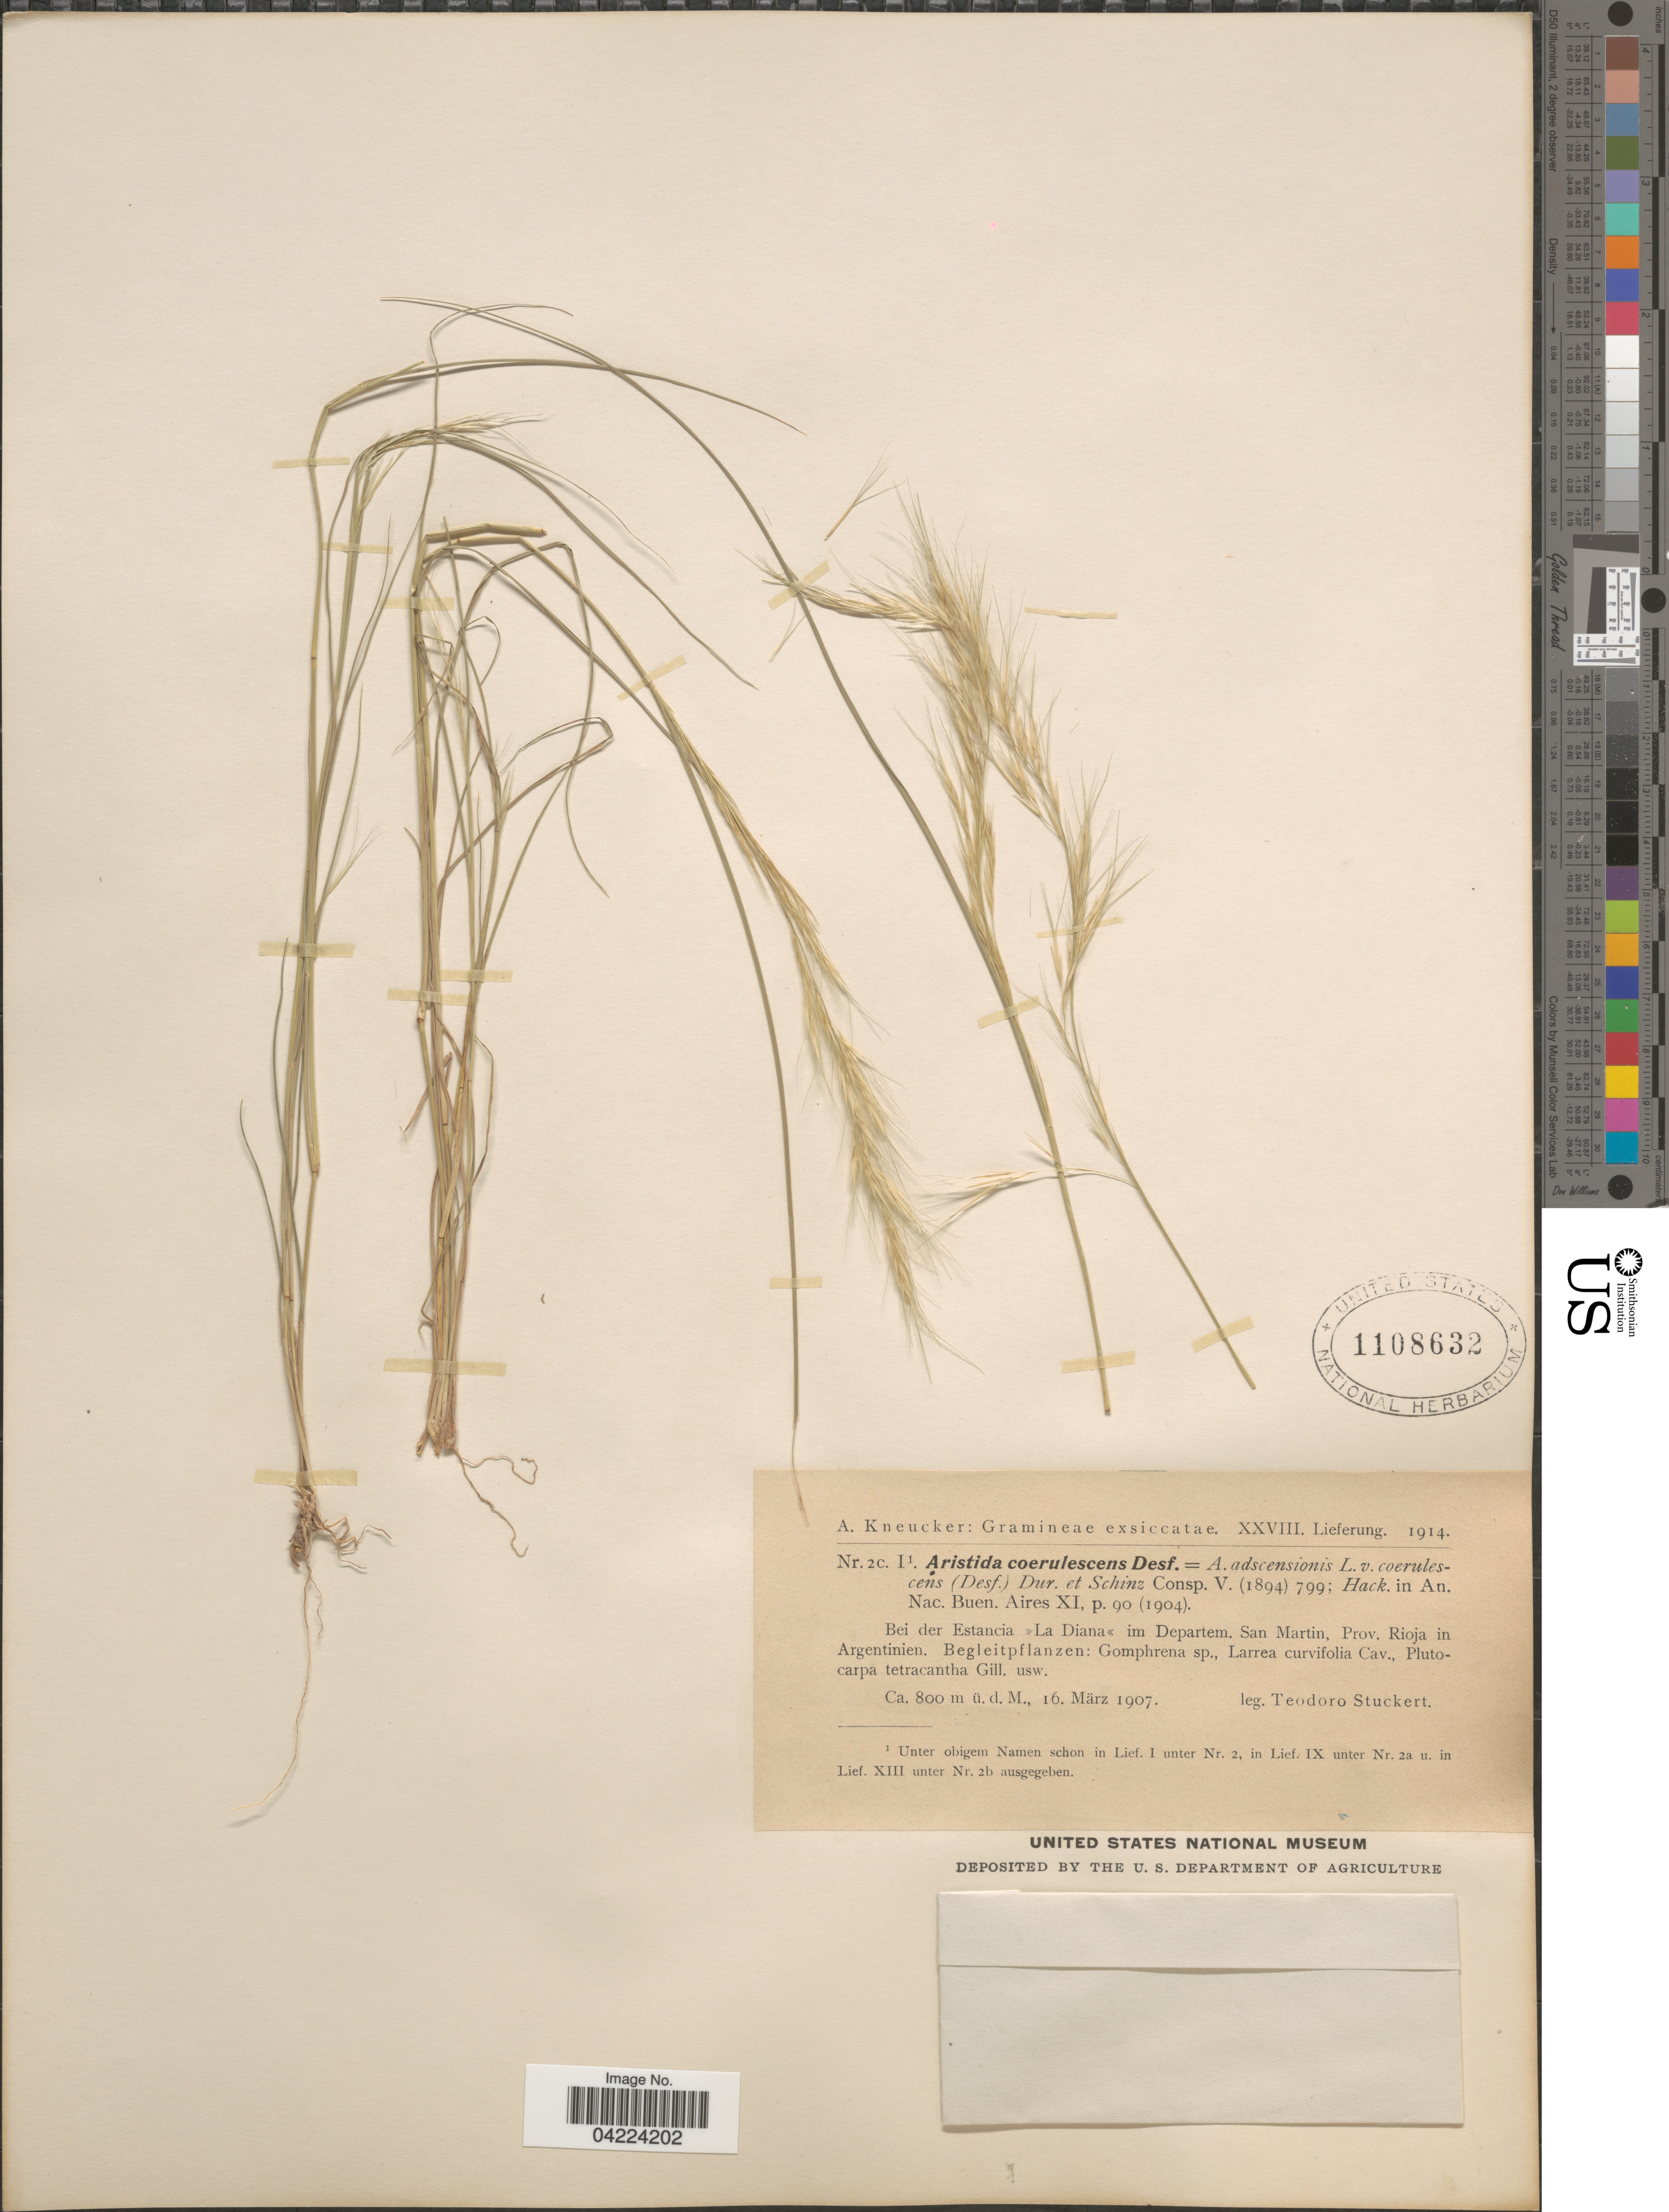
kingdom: Plantae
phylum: Tracheophyta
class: Liliopsida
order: Poales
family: Poaceae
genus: Aristida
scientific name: Aristida adscensionis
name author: L.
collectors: T. Stuckert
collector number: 2c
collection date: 1907-03-16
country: Argentina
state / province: La Rioja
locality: Bei der Estancia »La Diana« im Departem. San Martin, Prov. Rioja in Argentinien.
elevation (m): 800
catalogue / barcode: US 1108632